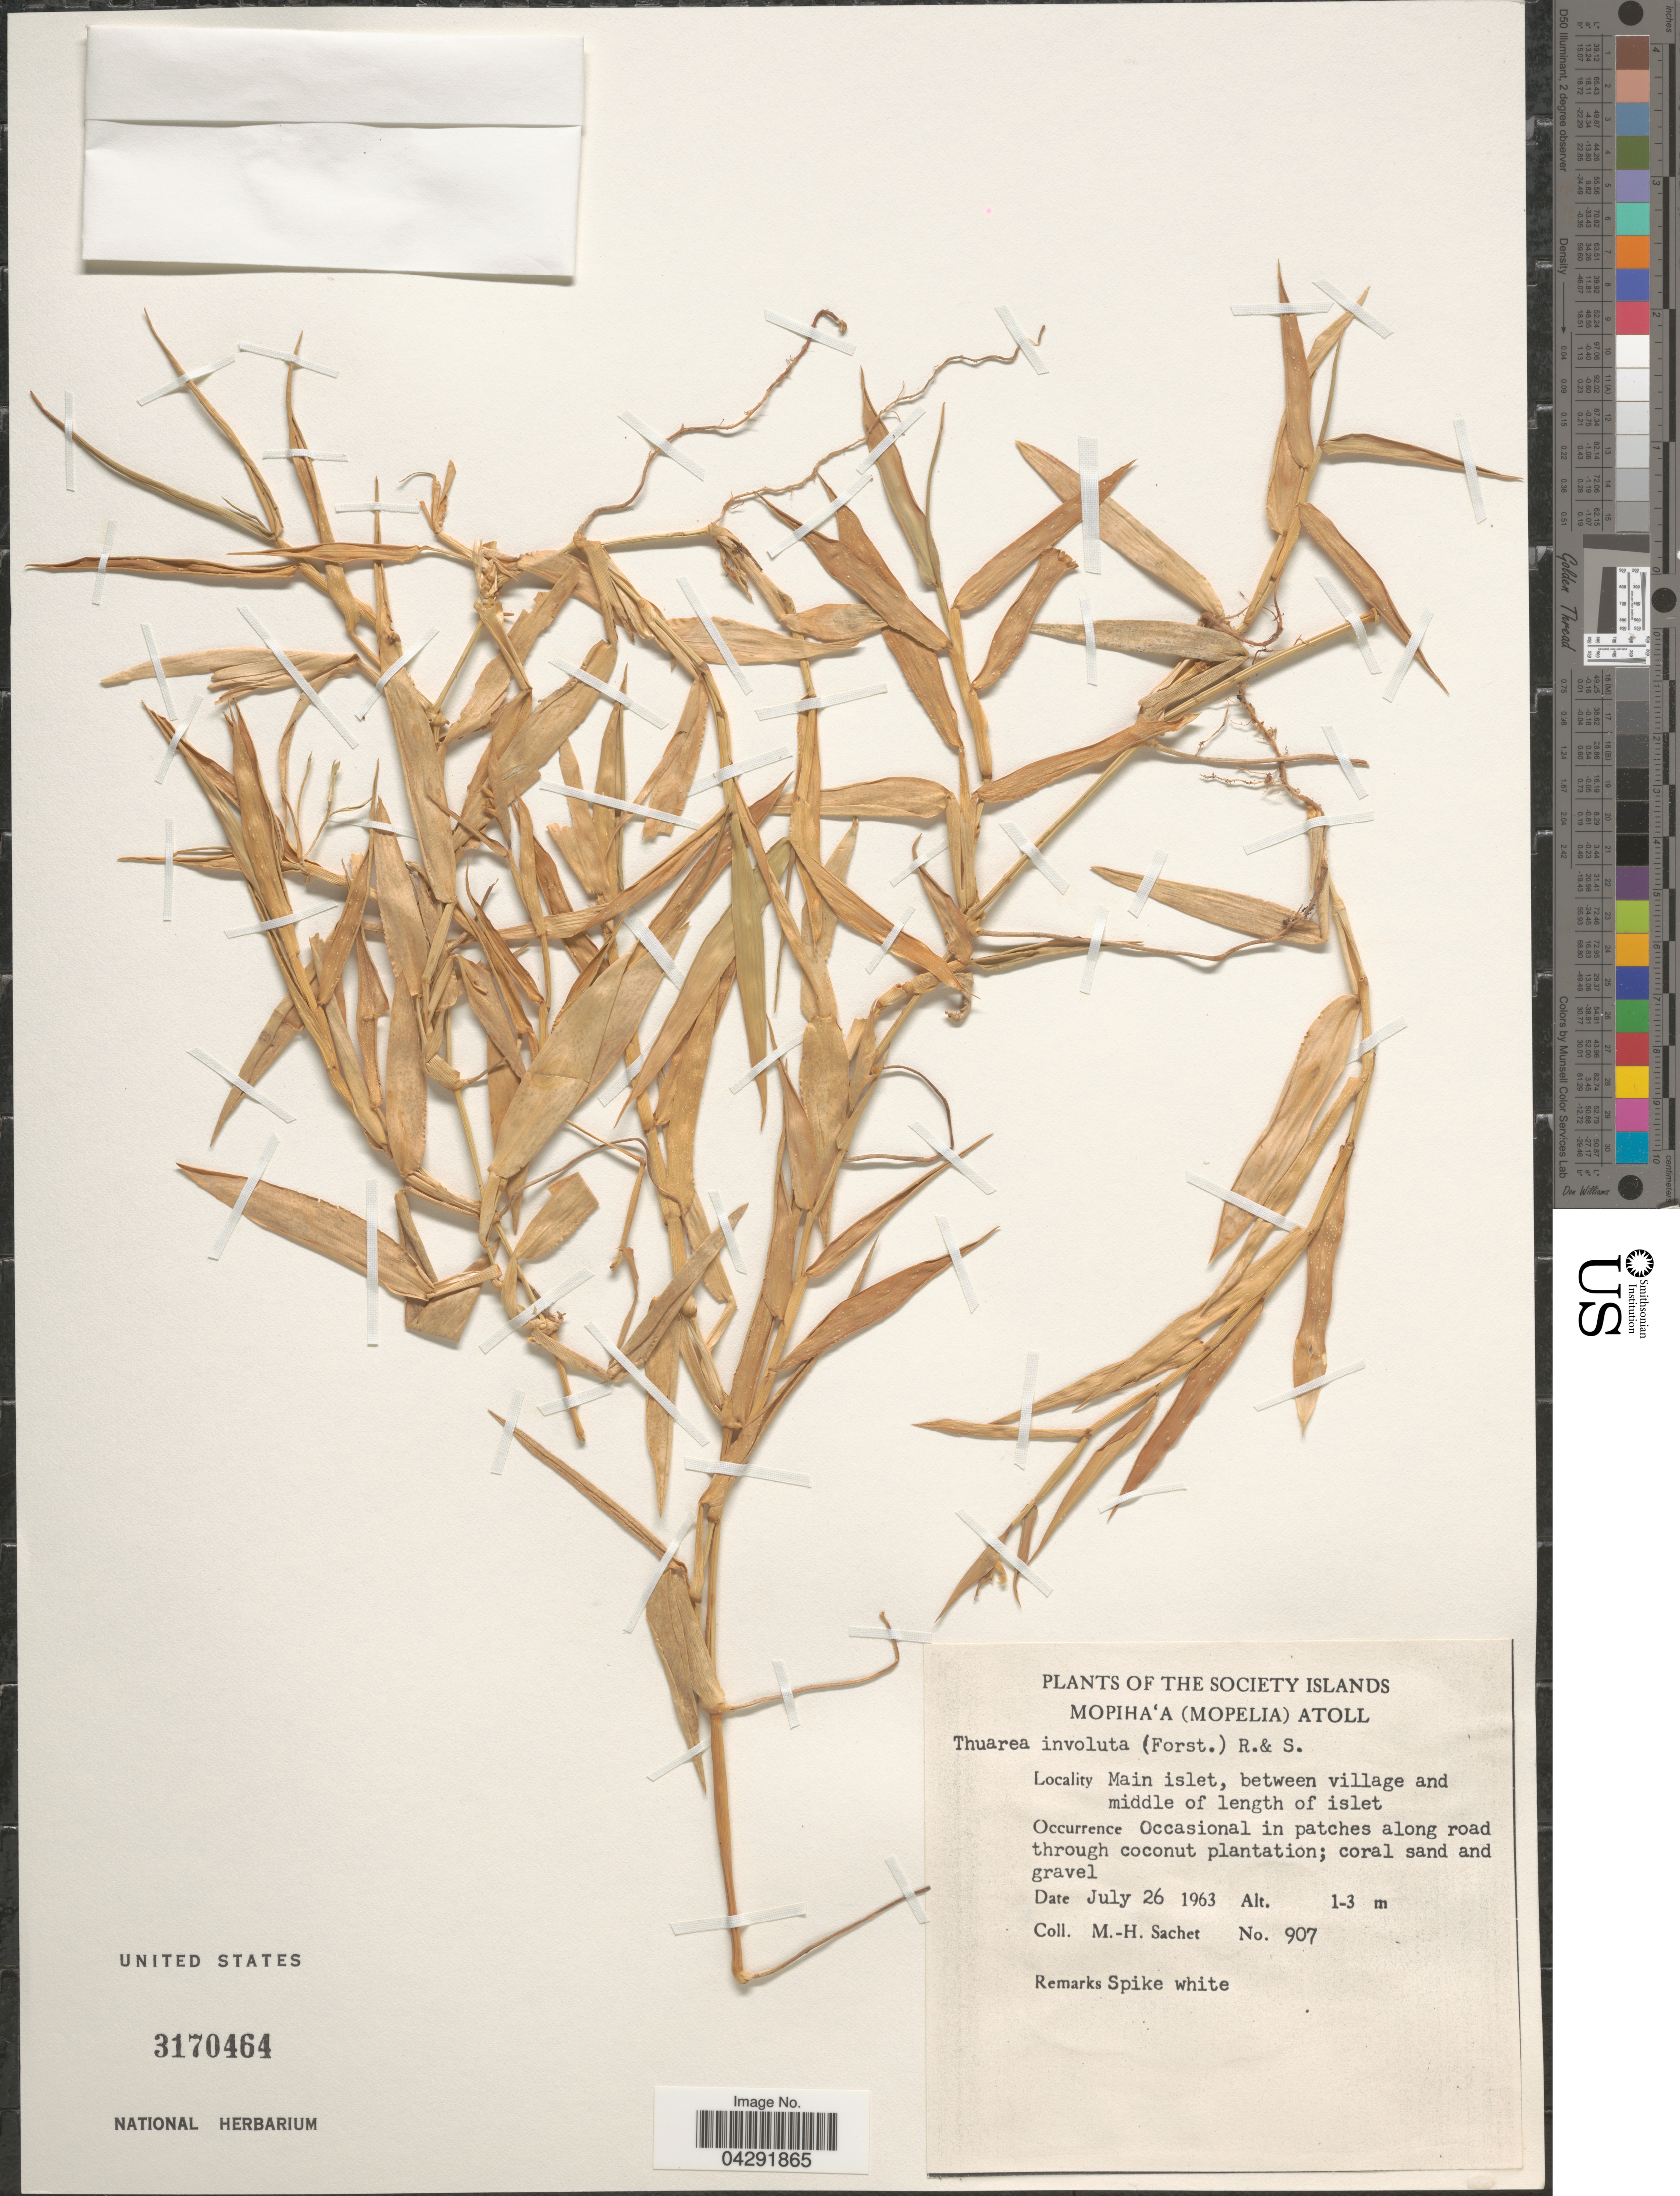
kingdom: Plantae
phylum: Tracheophyta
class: Liliopsida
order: Poales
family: Poaceae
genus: Thuarea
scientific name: Thuarea involuta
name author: (G. Forst.) R. Br. ex Sm.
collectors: M.-H. Sachet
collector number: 907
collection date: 1963-07-26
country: French Polynesia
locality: Society Islands. Mopiha'a (Mopelia) Atoll. Main islet, between village and middle of length of islet. Occasional in patches along road through coconut plantation.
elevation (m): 1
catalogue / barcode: US 3170464